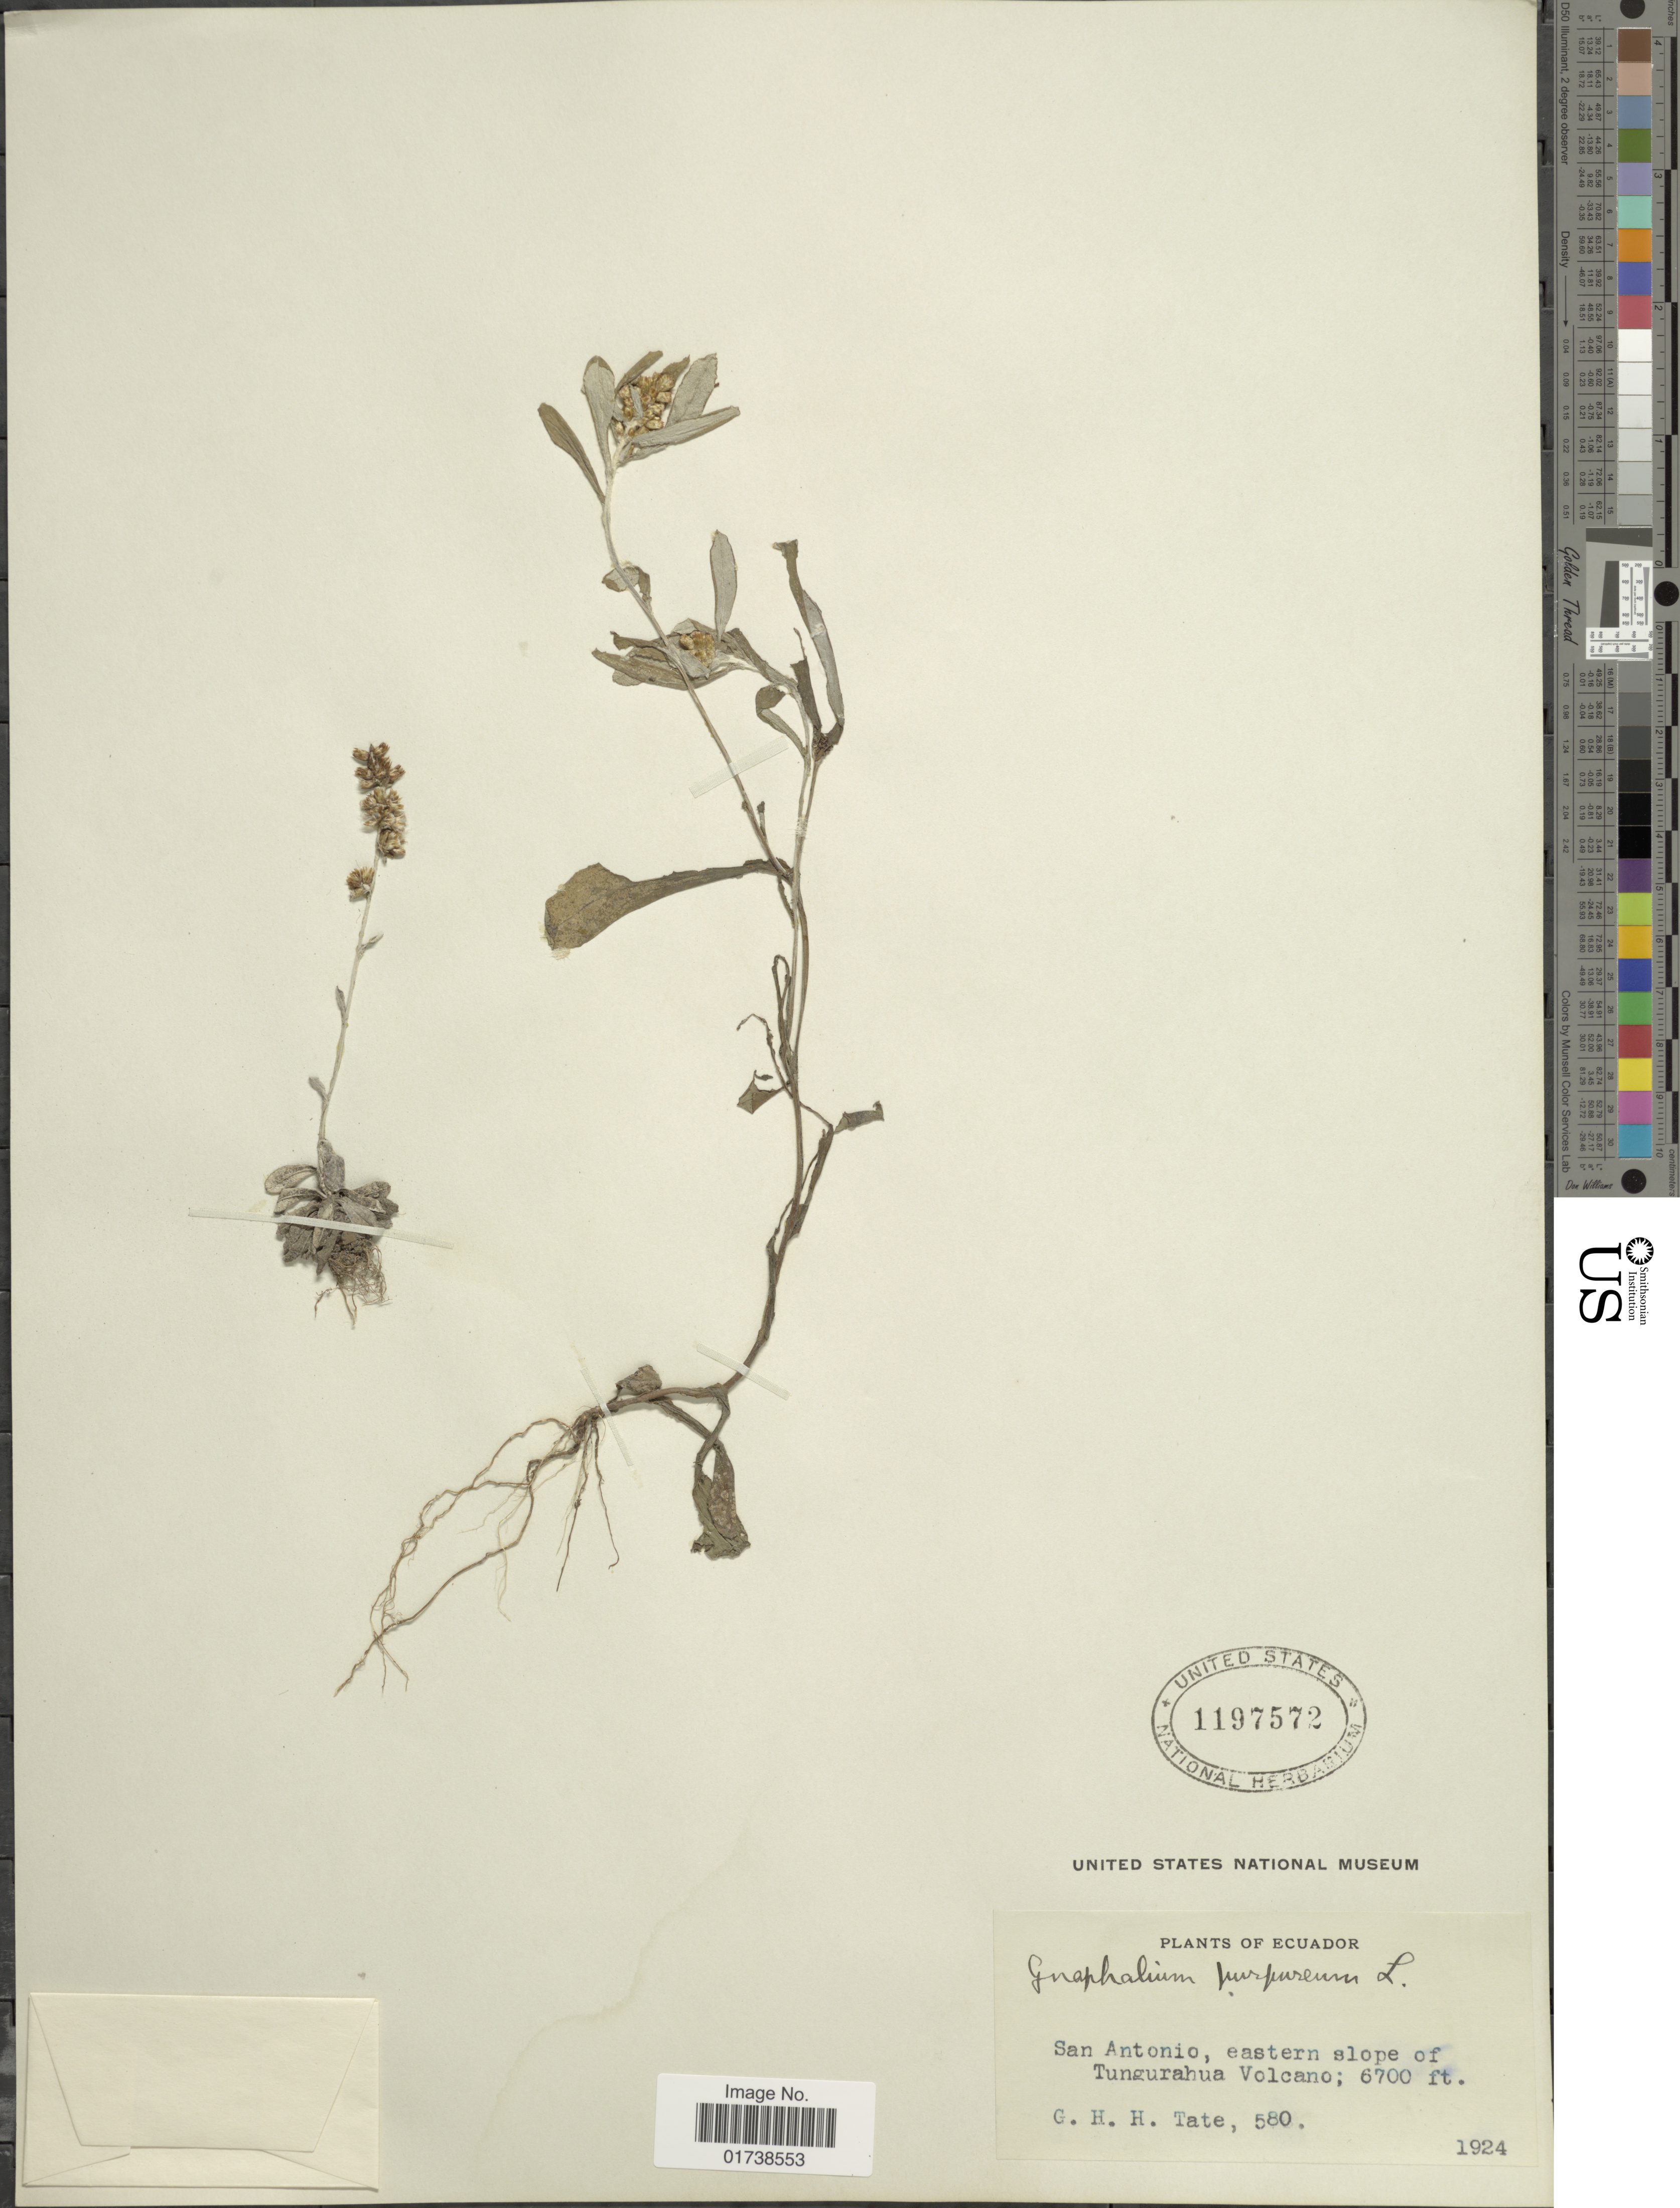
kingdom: Plantae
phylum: Tracheophyta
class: Magnoliopsida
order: Asterales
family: Asteraceae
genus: Gamochaeta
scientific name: Gamochaeta purpurea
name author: (L.) Cabrera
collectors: G. H. H.Tate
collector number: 580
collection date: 1924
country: Ecuador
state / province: Tungurahua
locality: San Antonio, eastern slope of Tungurahua Volcano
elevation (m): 2042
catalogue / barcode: US 1197572